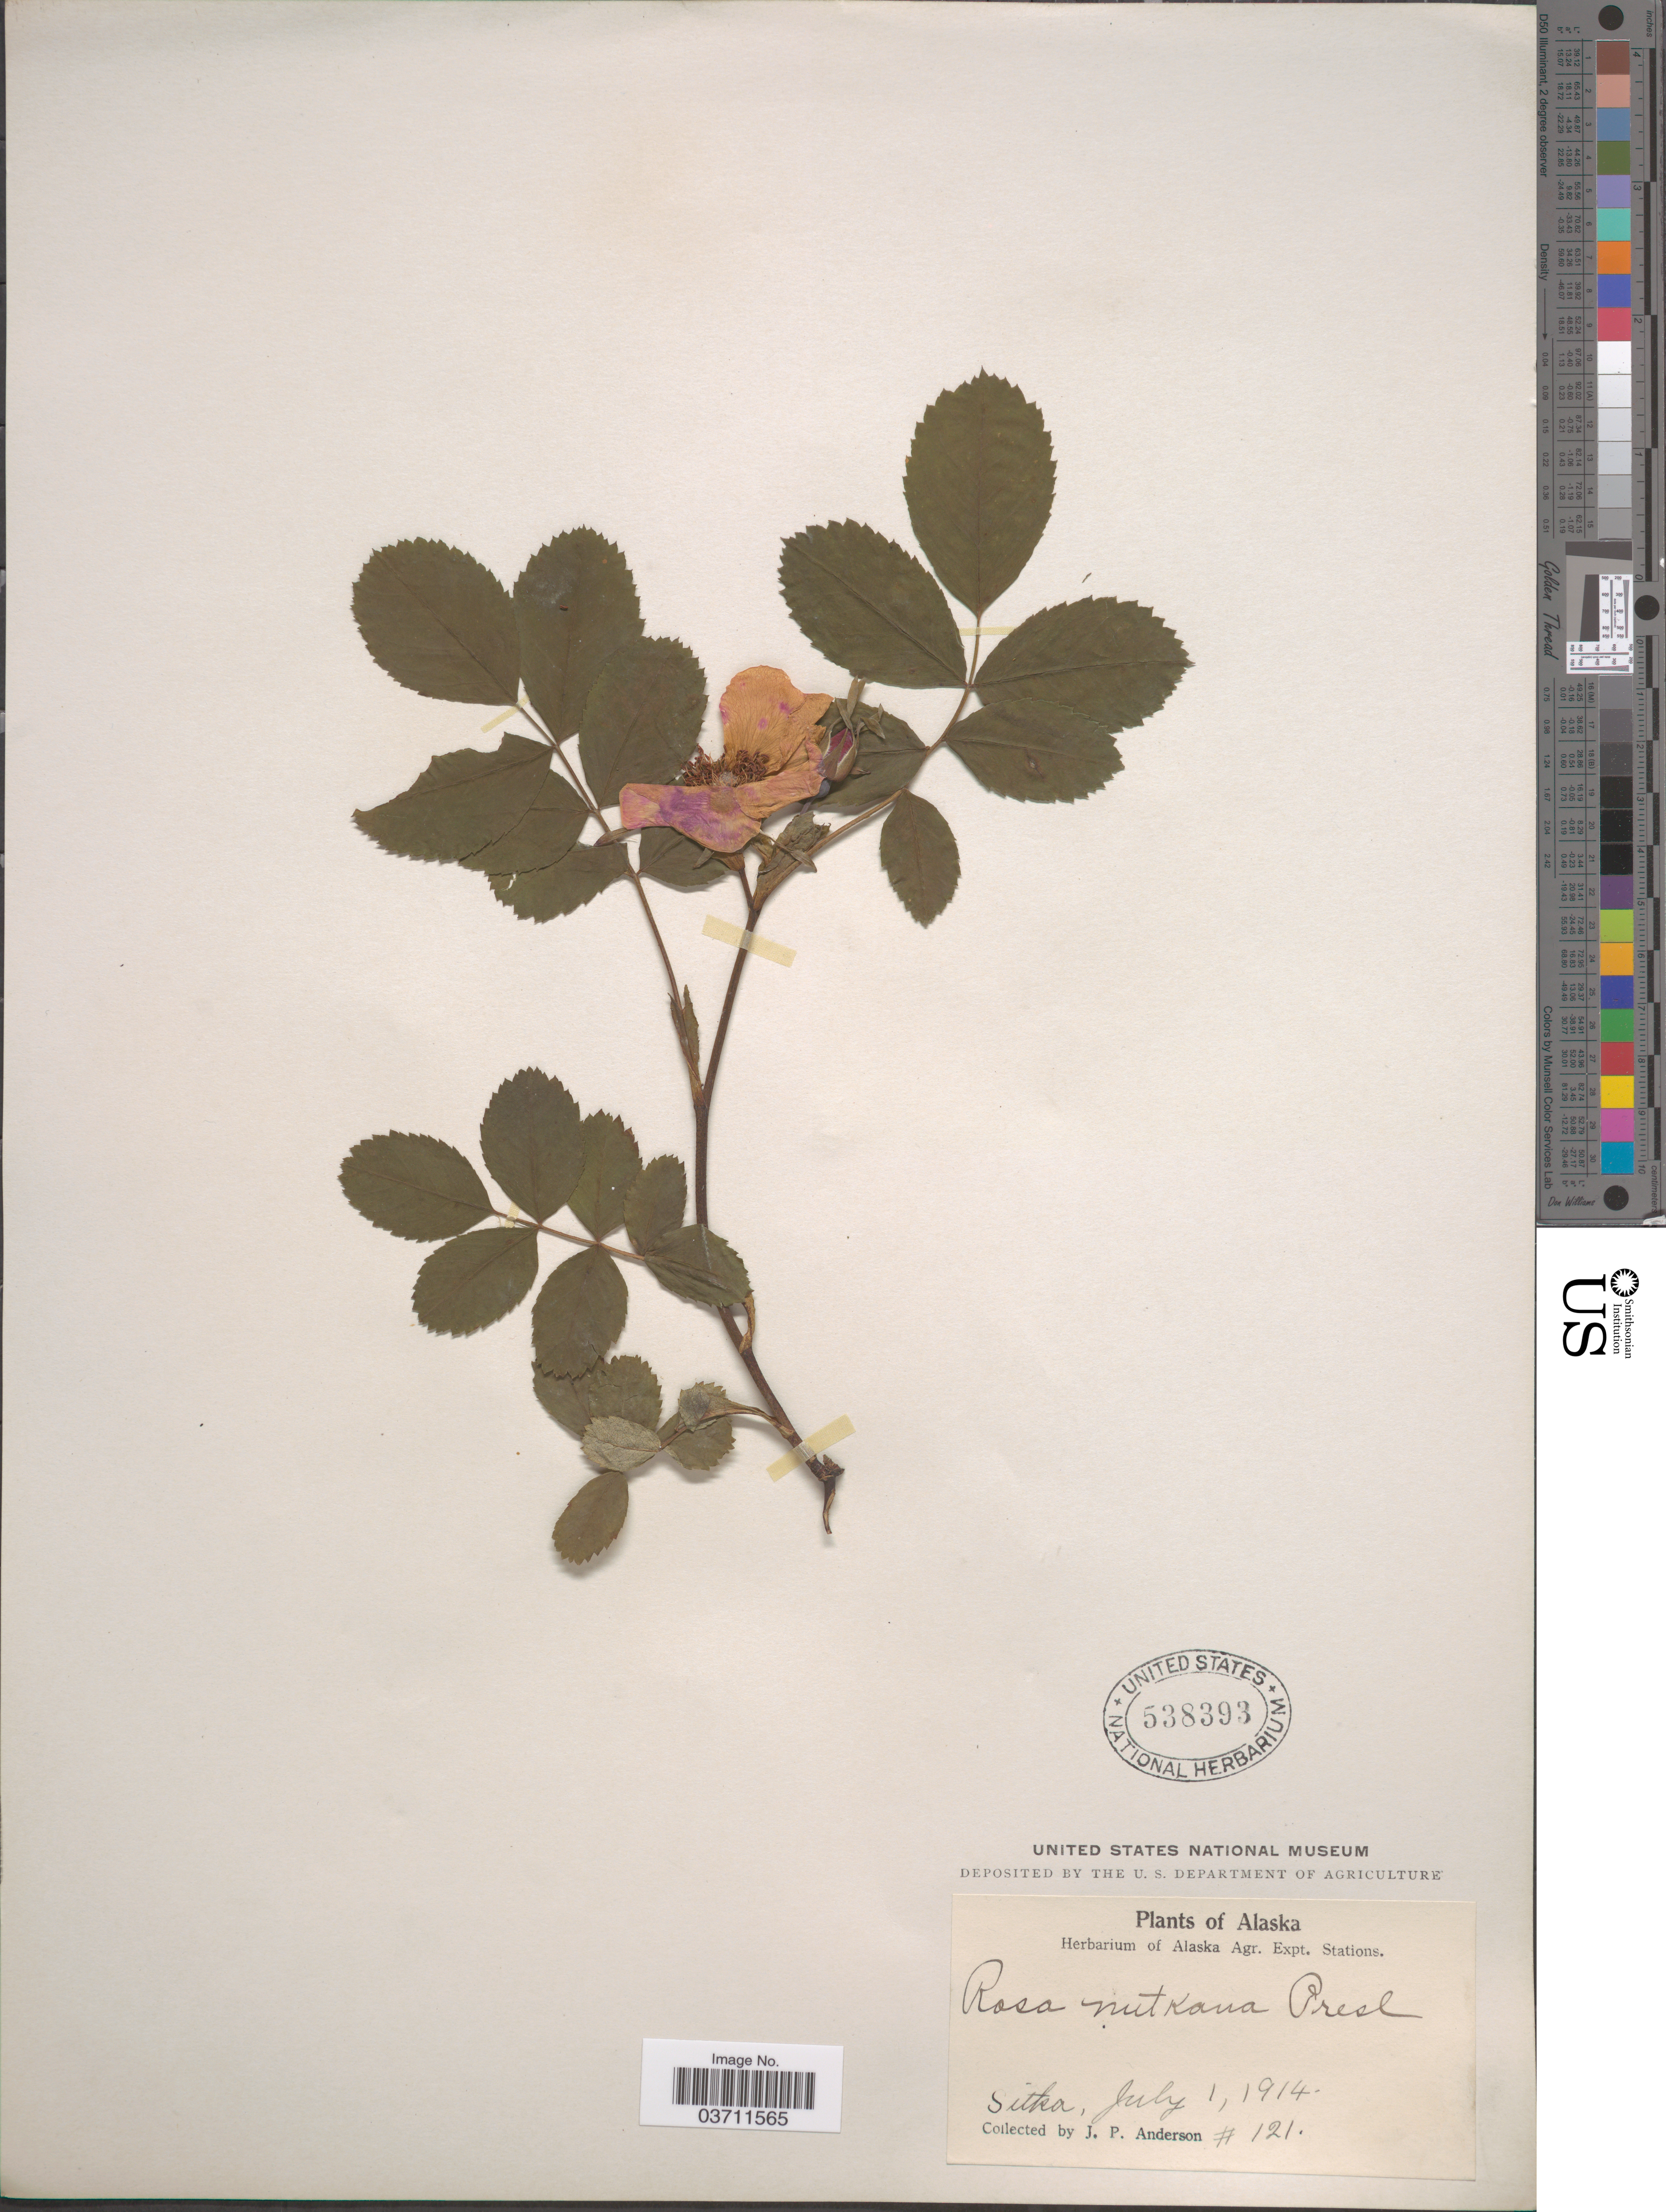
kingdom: Plantae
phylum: Tracheophyta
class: Magnoliopsida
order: Rosales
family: Rosaceae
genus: Rosa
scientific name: Rosa nutkana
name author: C. Presl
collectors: J. P. Anderson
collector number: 121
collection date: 1914-07-01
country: United States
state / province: Alaska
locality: Sitka.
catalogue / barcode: US 538393